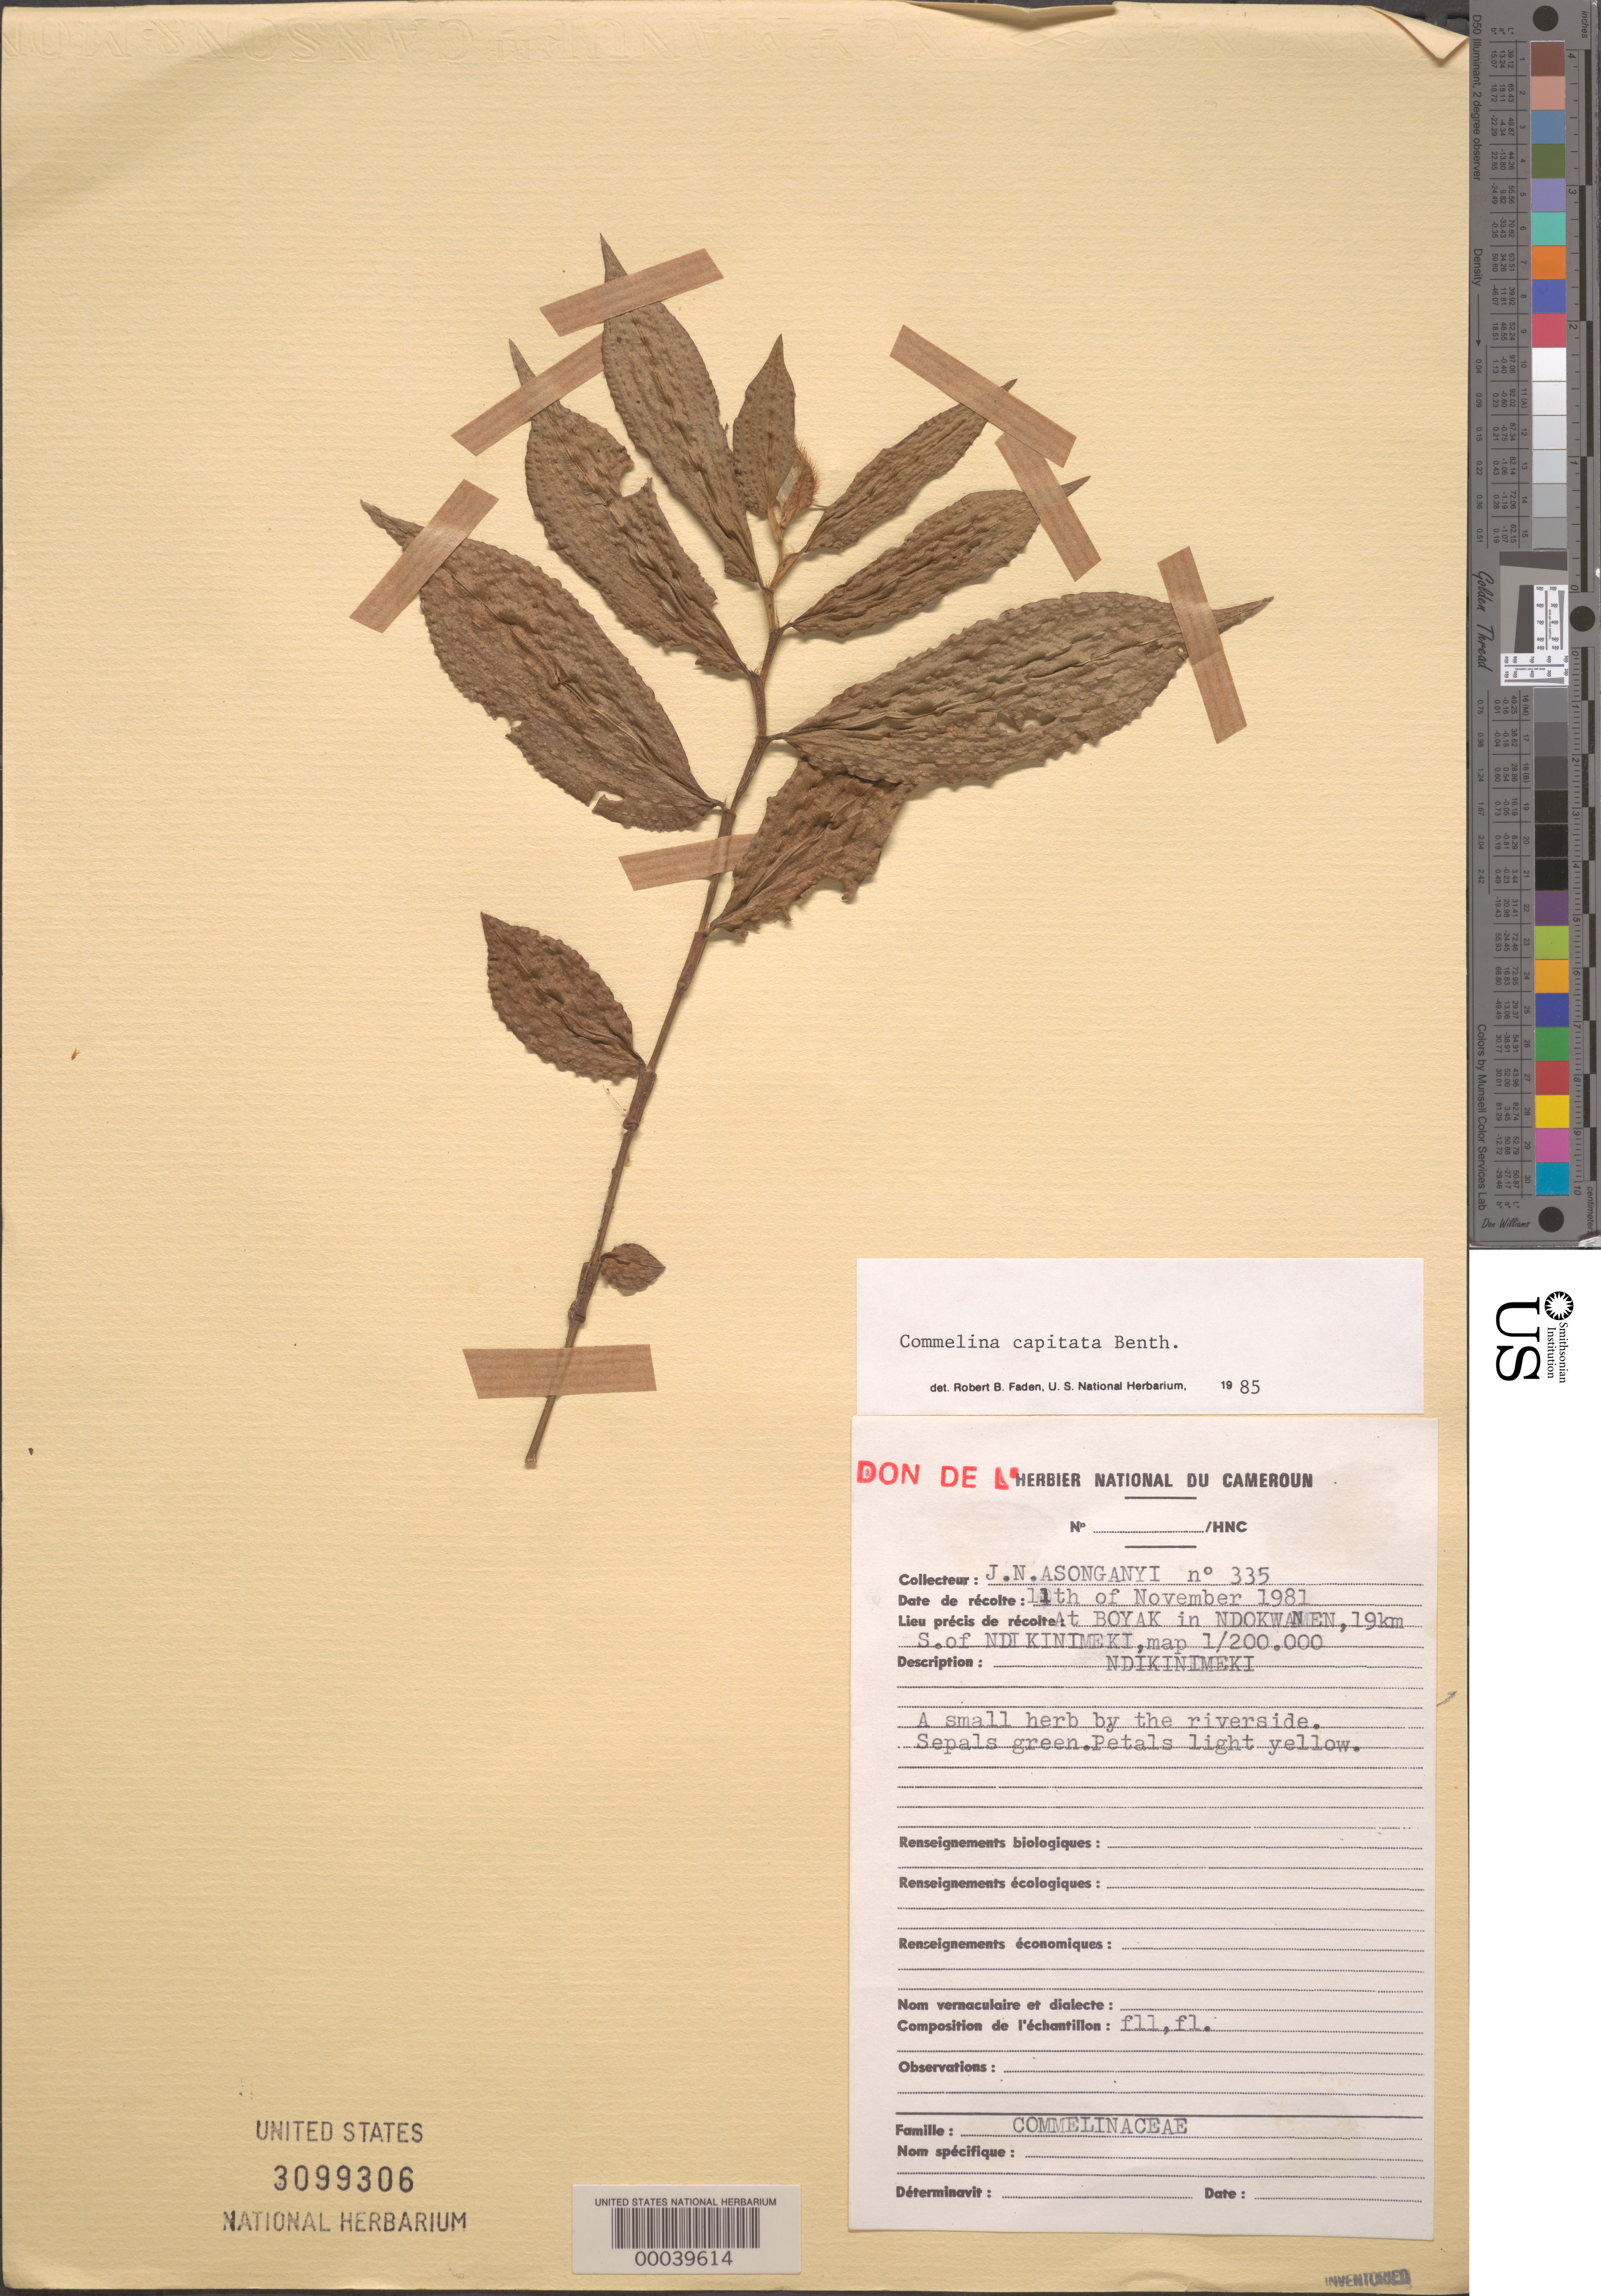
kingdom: Plantae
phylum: Tracheophyta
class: Liliopsida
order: Commelinales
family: Commelinaceae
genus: Commelina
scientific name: Commelina capitata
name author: Benth.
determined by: Faden, Robert B., (US), Smithsonian Institution - National Museum of Natural History (UNITED STATES)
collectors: J. Asonganyi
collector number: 335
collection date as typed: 11 Nov 1981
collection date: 1981-11-11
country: Cameroon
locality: S of ndikinimeki, boyak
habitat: Riverside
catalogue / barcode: US 3099306